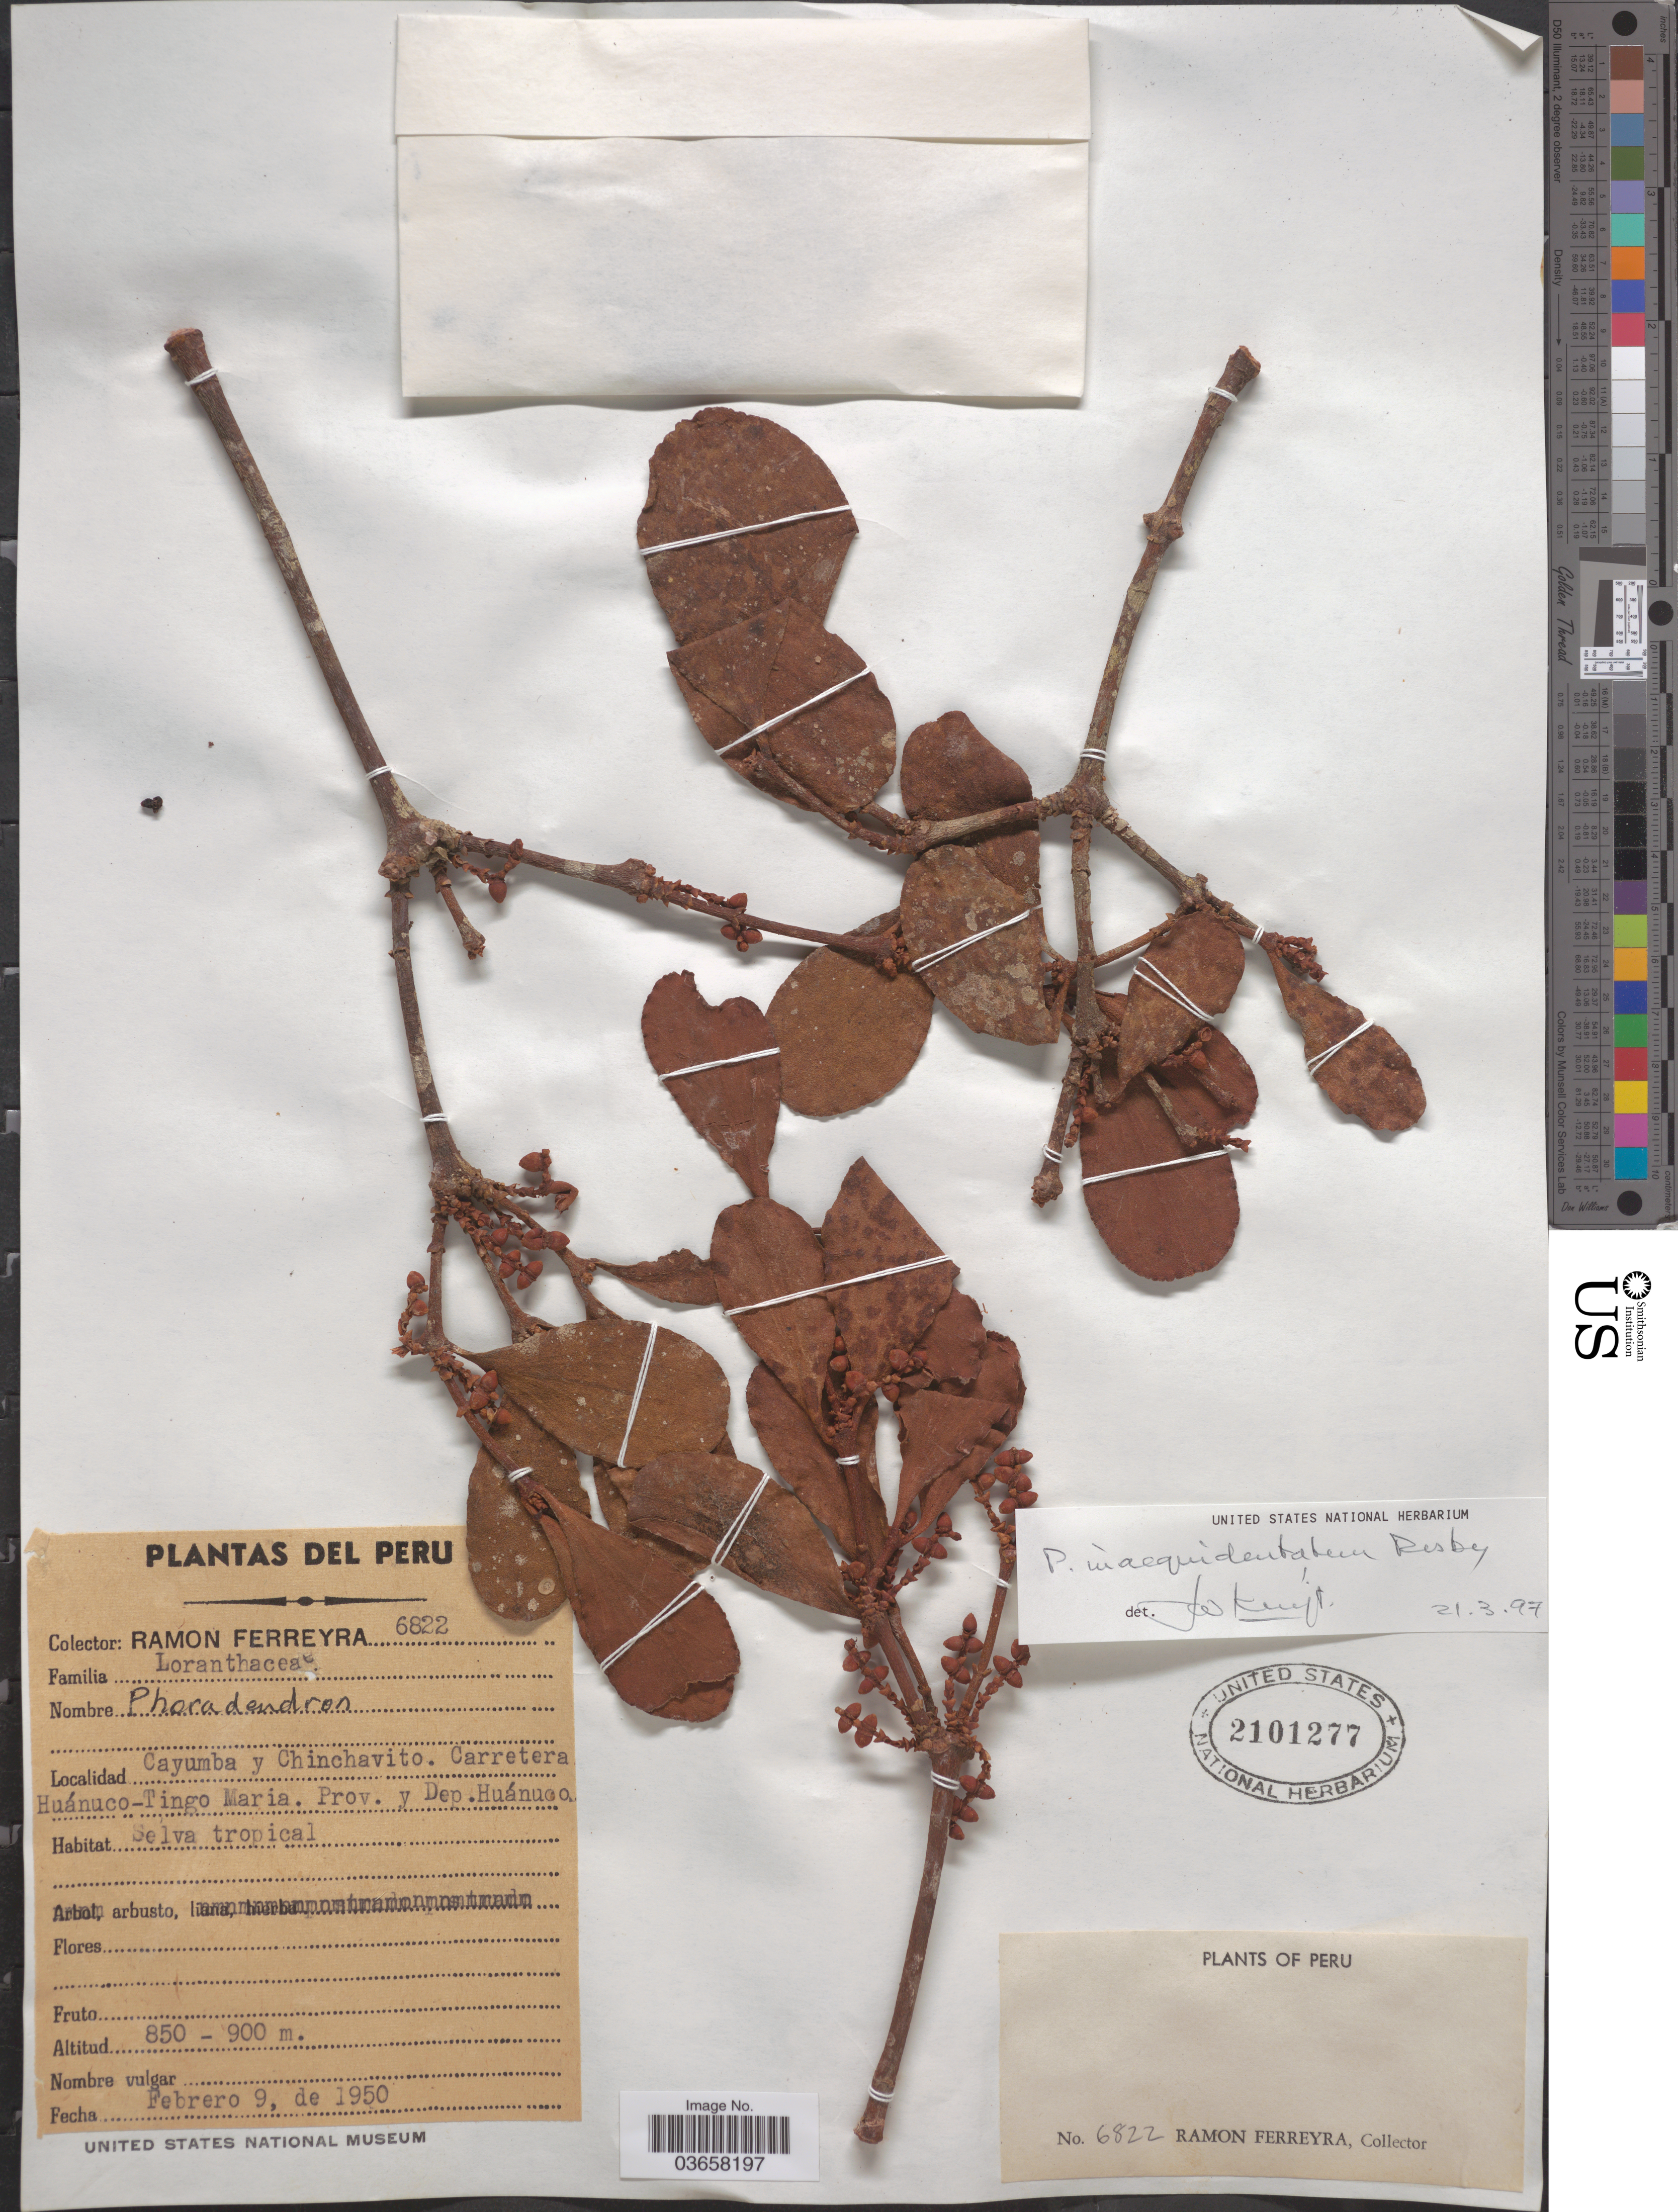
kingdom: Plantae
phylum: Tracheophyta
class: Magnoliopsida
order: Santalales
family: Viscaceae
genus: Phoradendron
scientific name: Phoradendron inaequidentatum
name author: Rusby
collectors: R. A. Ferreyra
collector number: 6822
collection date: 1950-02-09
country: Peru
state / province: Huánuco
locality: Cayumba y Chinchavito. Carretera Huánuco-Tingo Maria. Prov. y Dep. Huánuco.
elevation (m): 850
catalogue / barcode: US 2101277